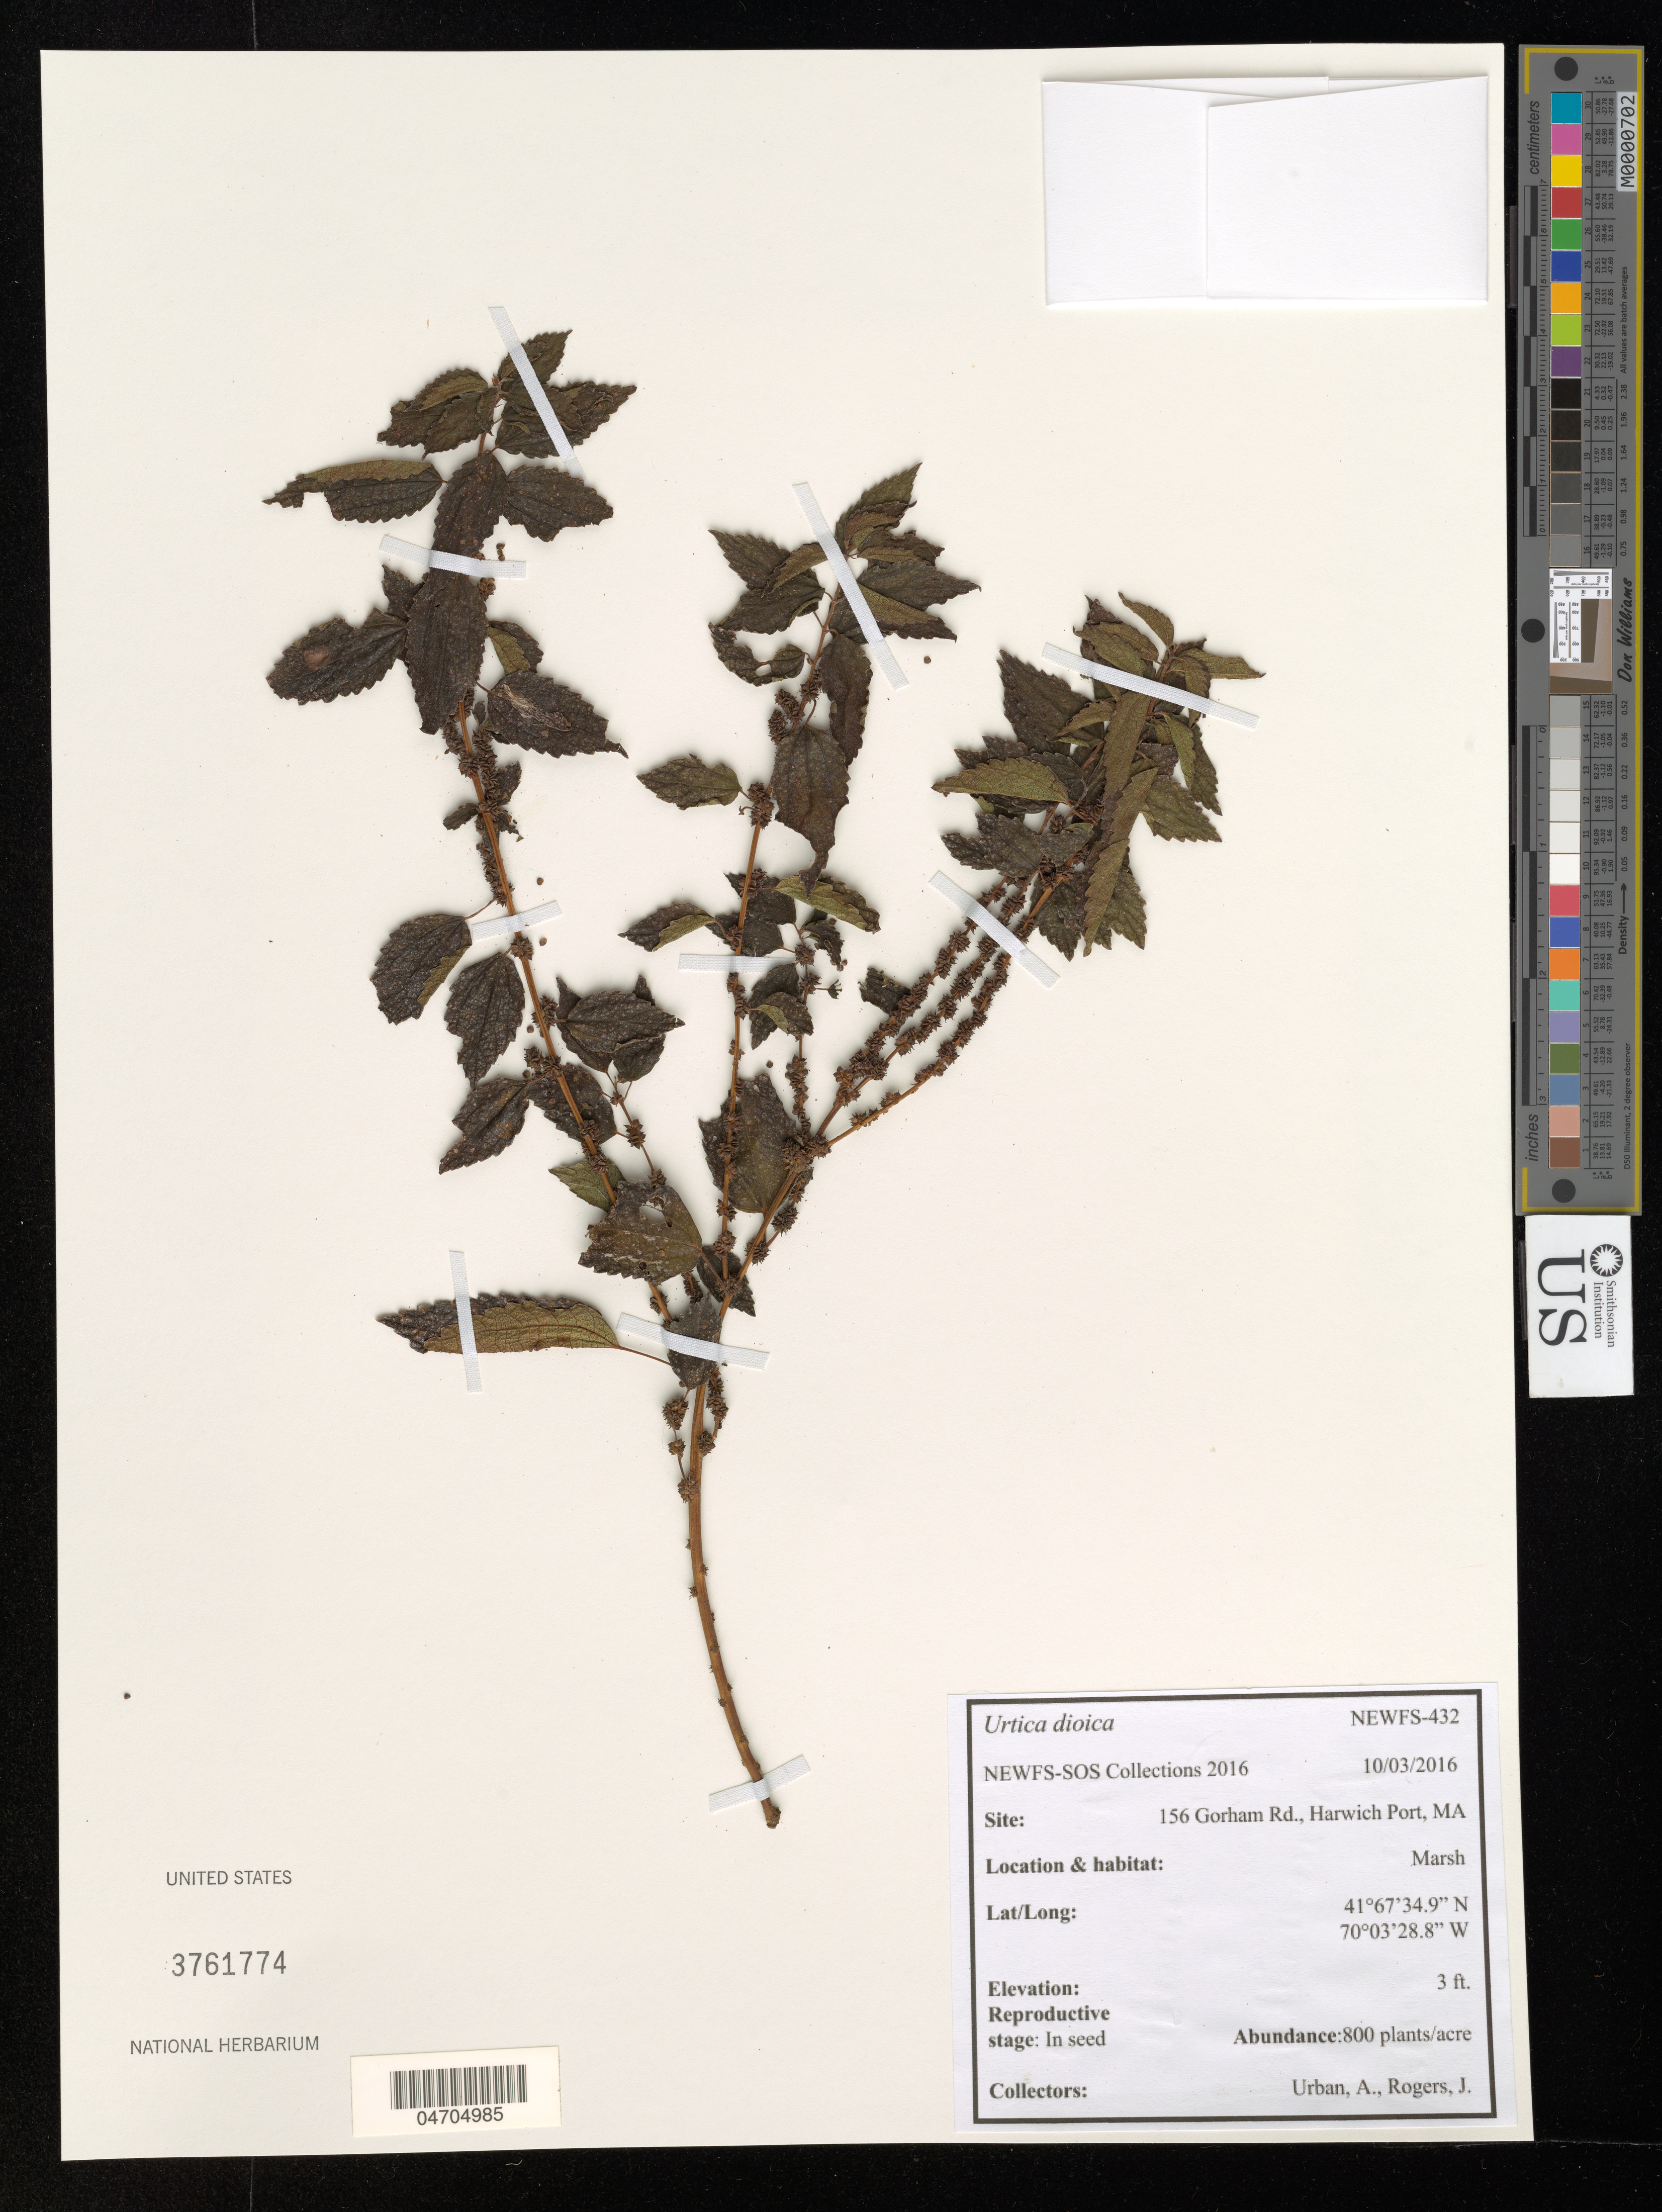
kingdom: Plantae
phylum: Tracheophyta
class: Magnoliopsida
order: Rosales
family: Urticaceae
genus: Urtica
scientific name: Urtica dioica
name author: L.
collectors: A. Urban & J. Rogers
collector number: NEWFS-432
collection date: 2016-10-03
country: United States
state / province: Massachusetts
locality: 156 Gorham Rd., Harwich Port.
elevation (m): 1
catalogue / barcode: US 3761774